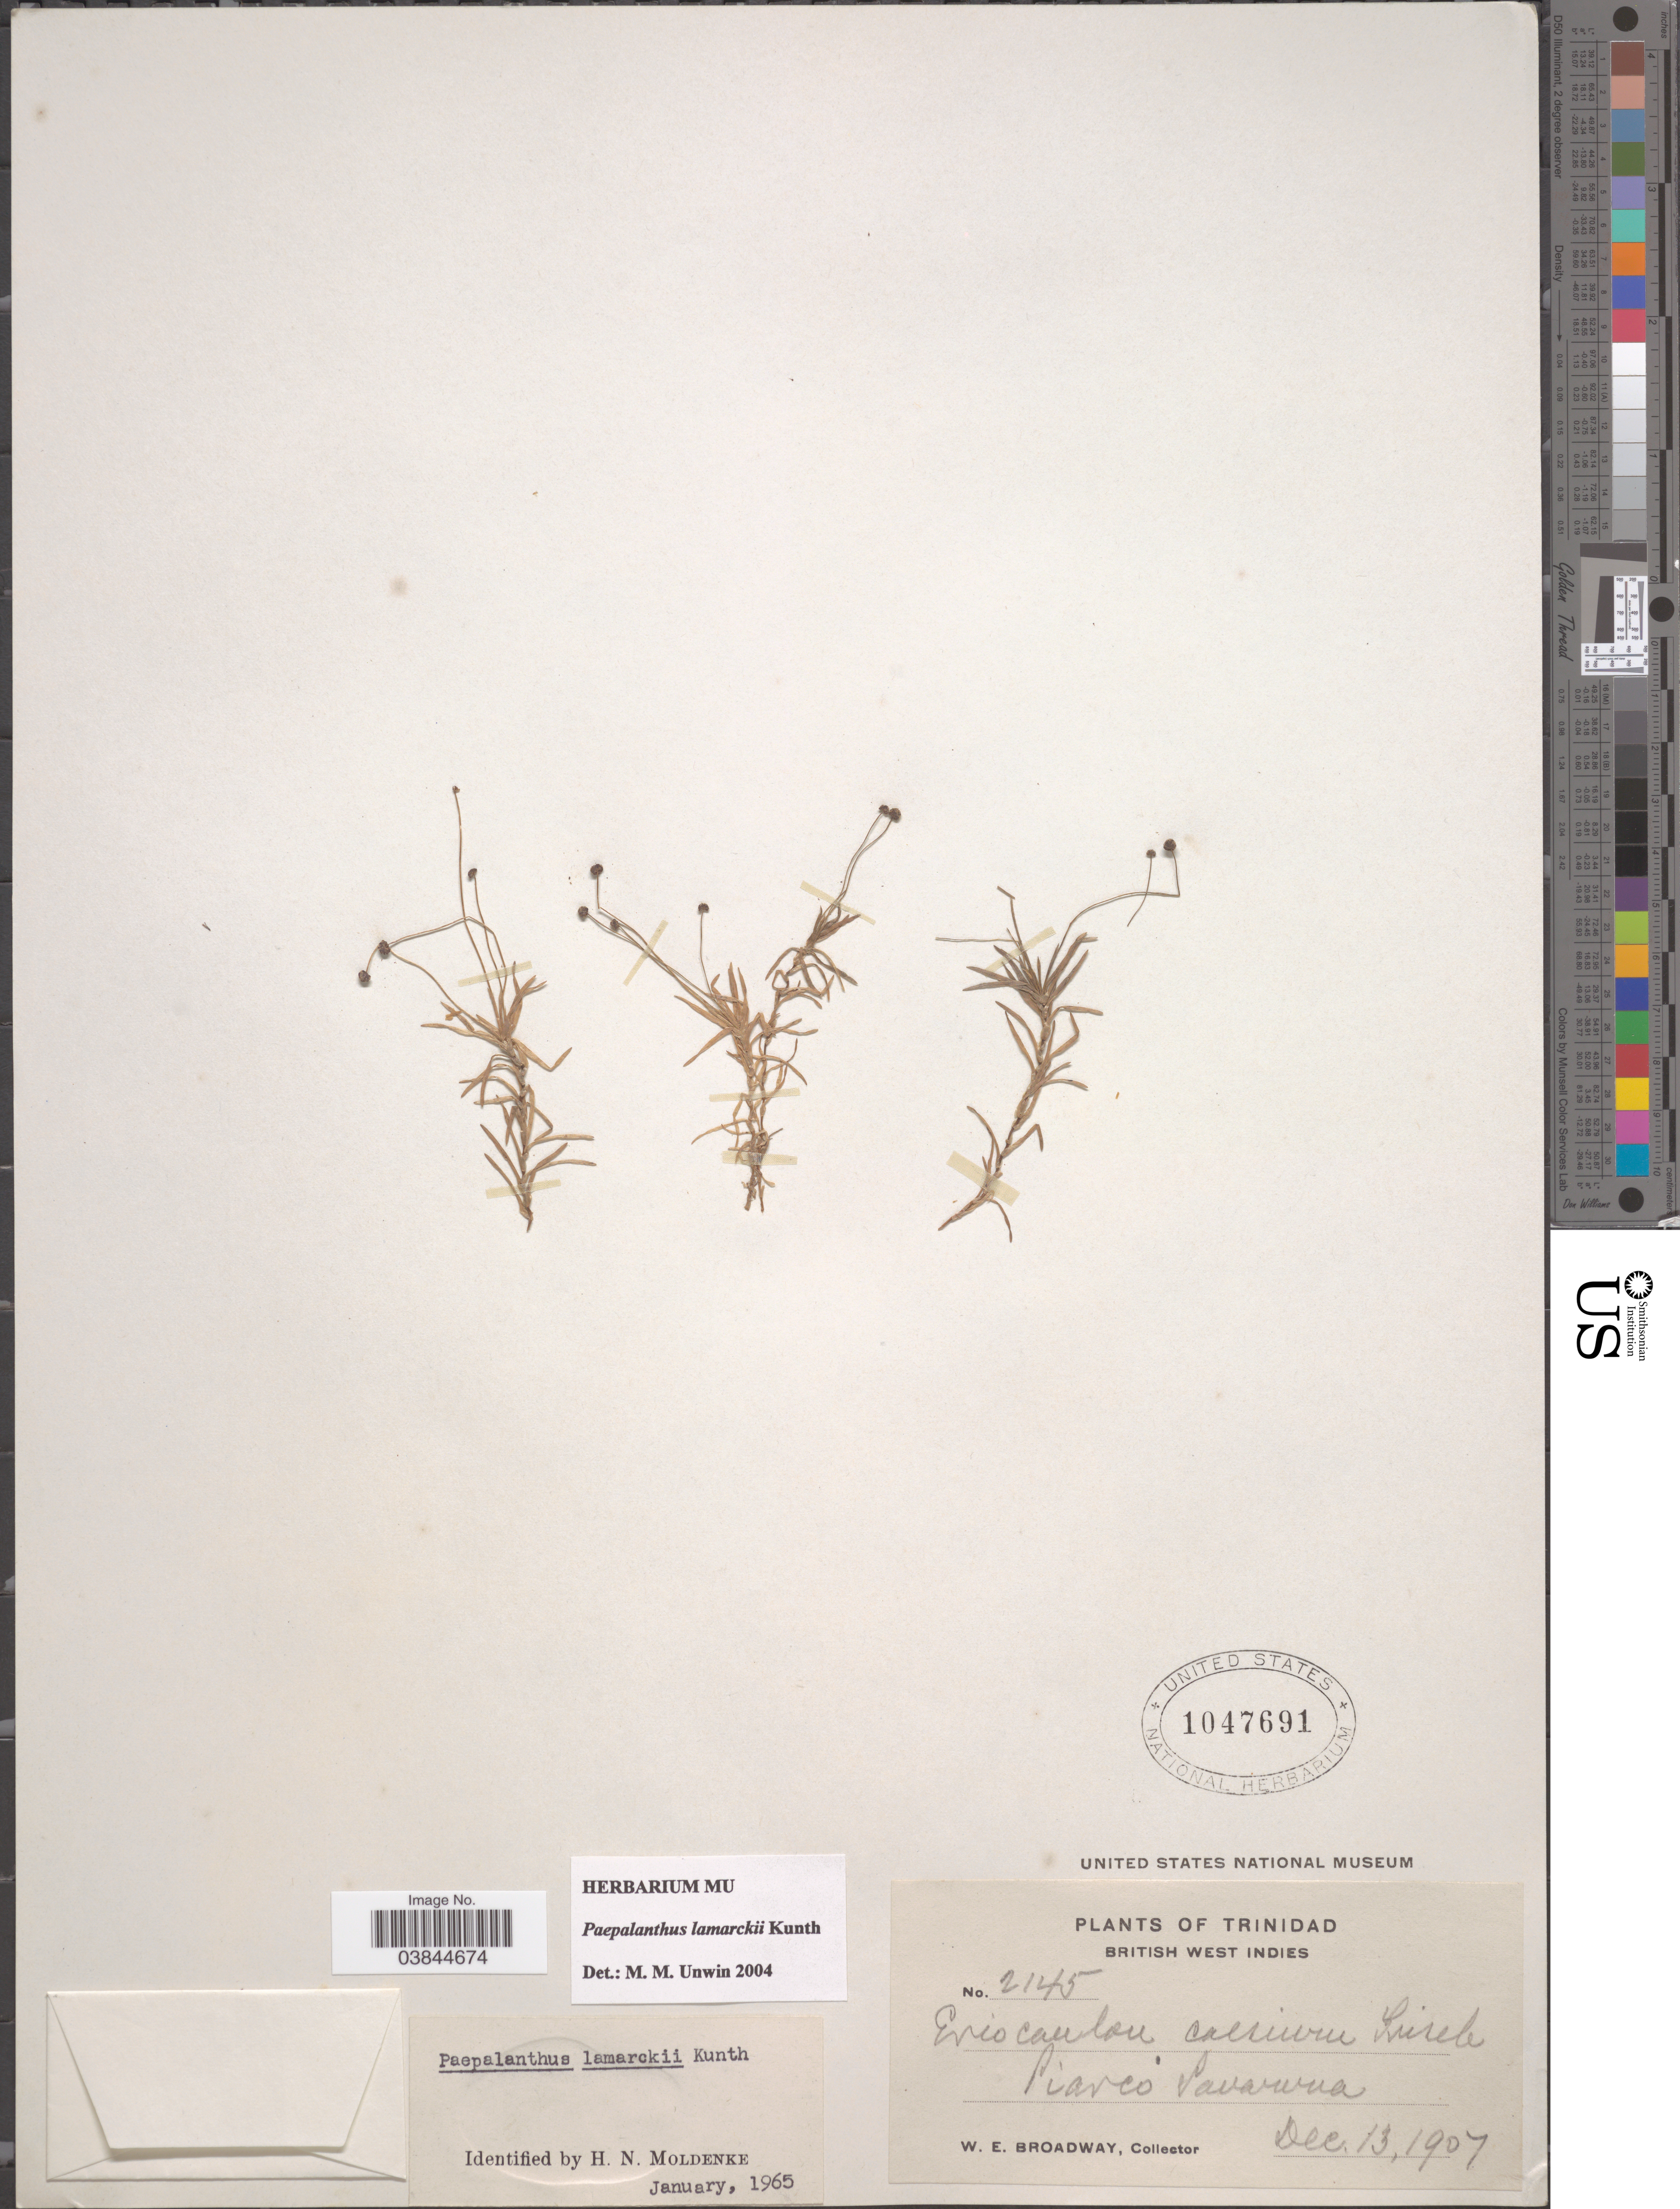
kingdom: Plantae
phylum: Tracheophyta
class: Liliopsida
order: Poales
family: Eriocaulaceae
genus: Paepalanthus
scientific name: Paepalanthus lamarckii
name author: Kunth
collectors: W. E. Broadway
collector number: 2145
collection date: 1907-12-13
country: Trinidad and Tobago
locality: Trinidad. British West Indies. Piarco Savanna.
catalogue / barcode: US 1047691